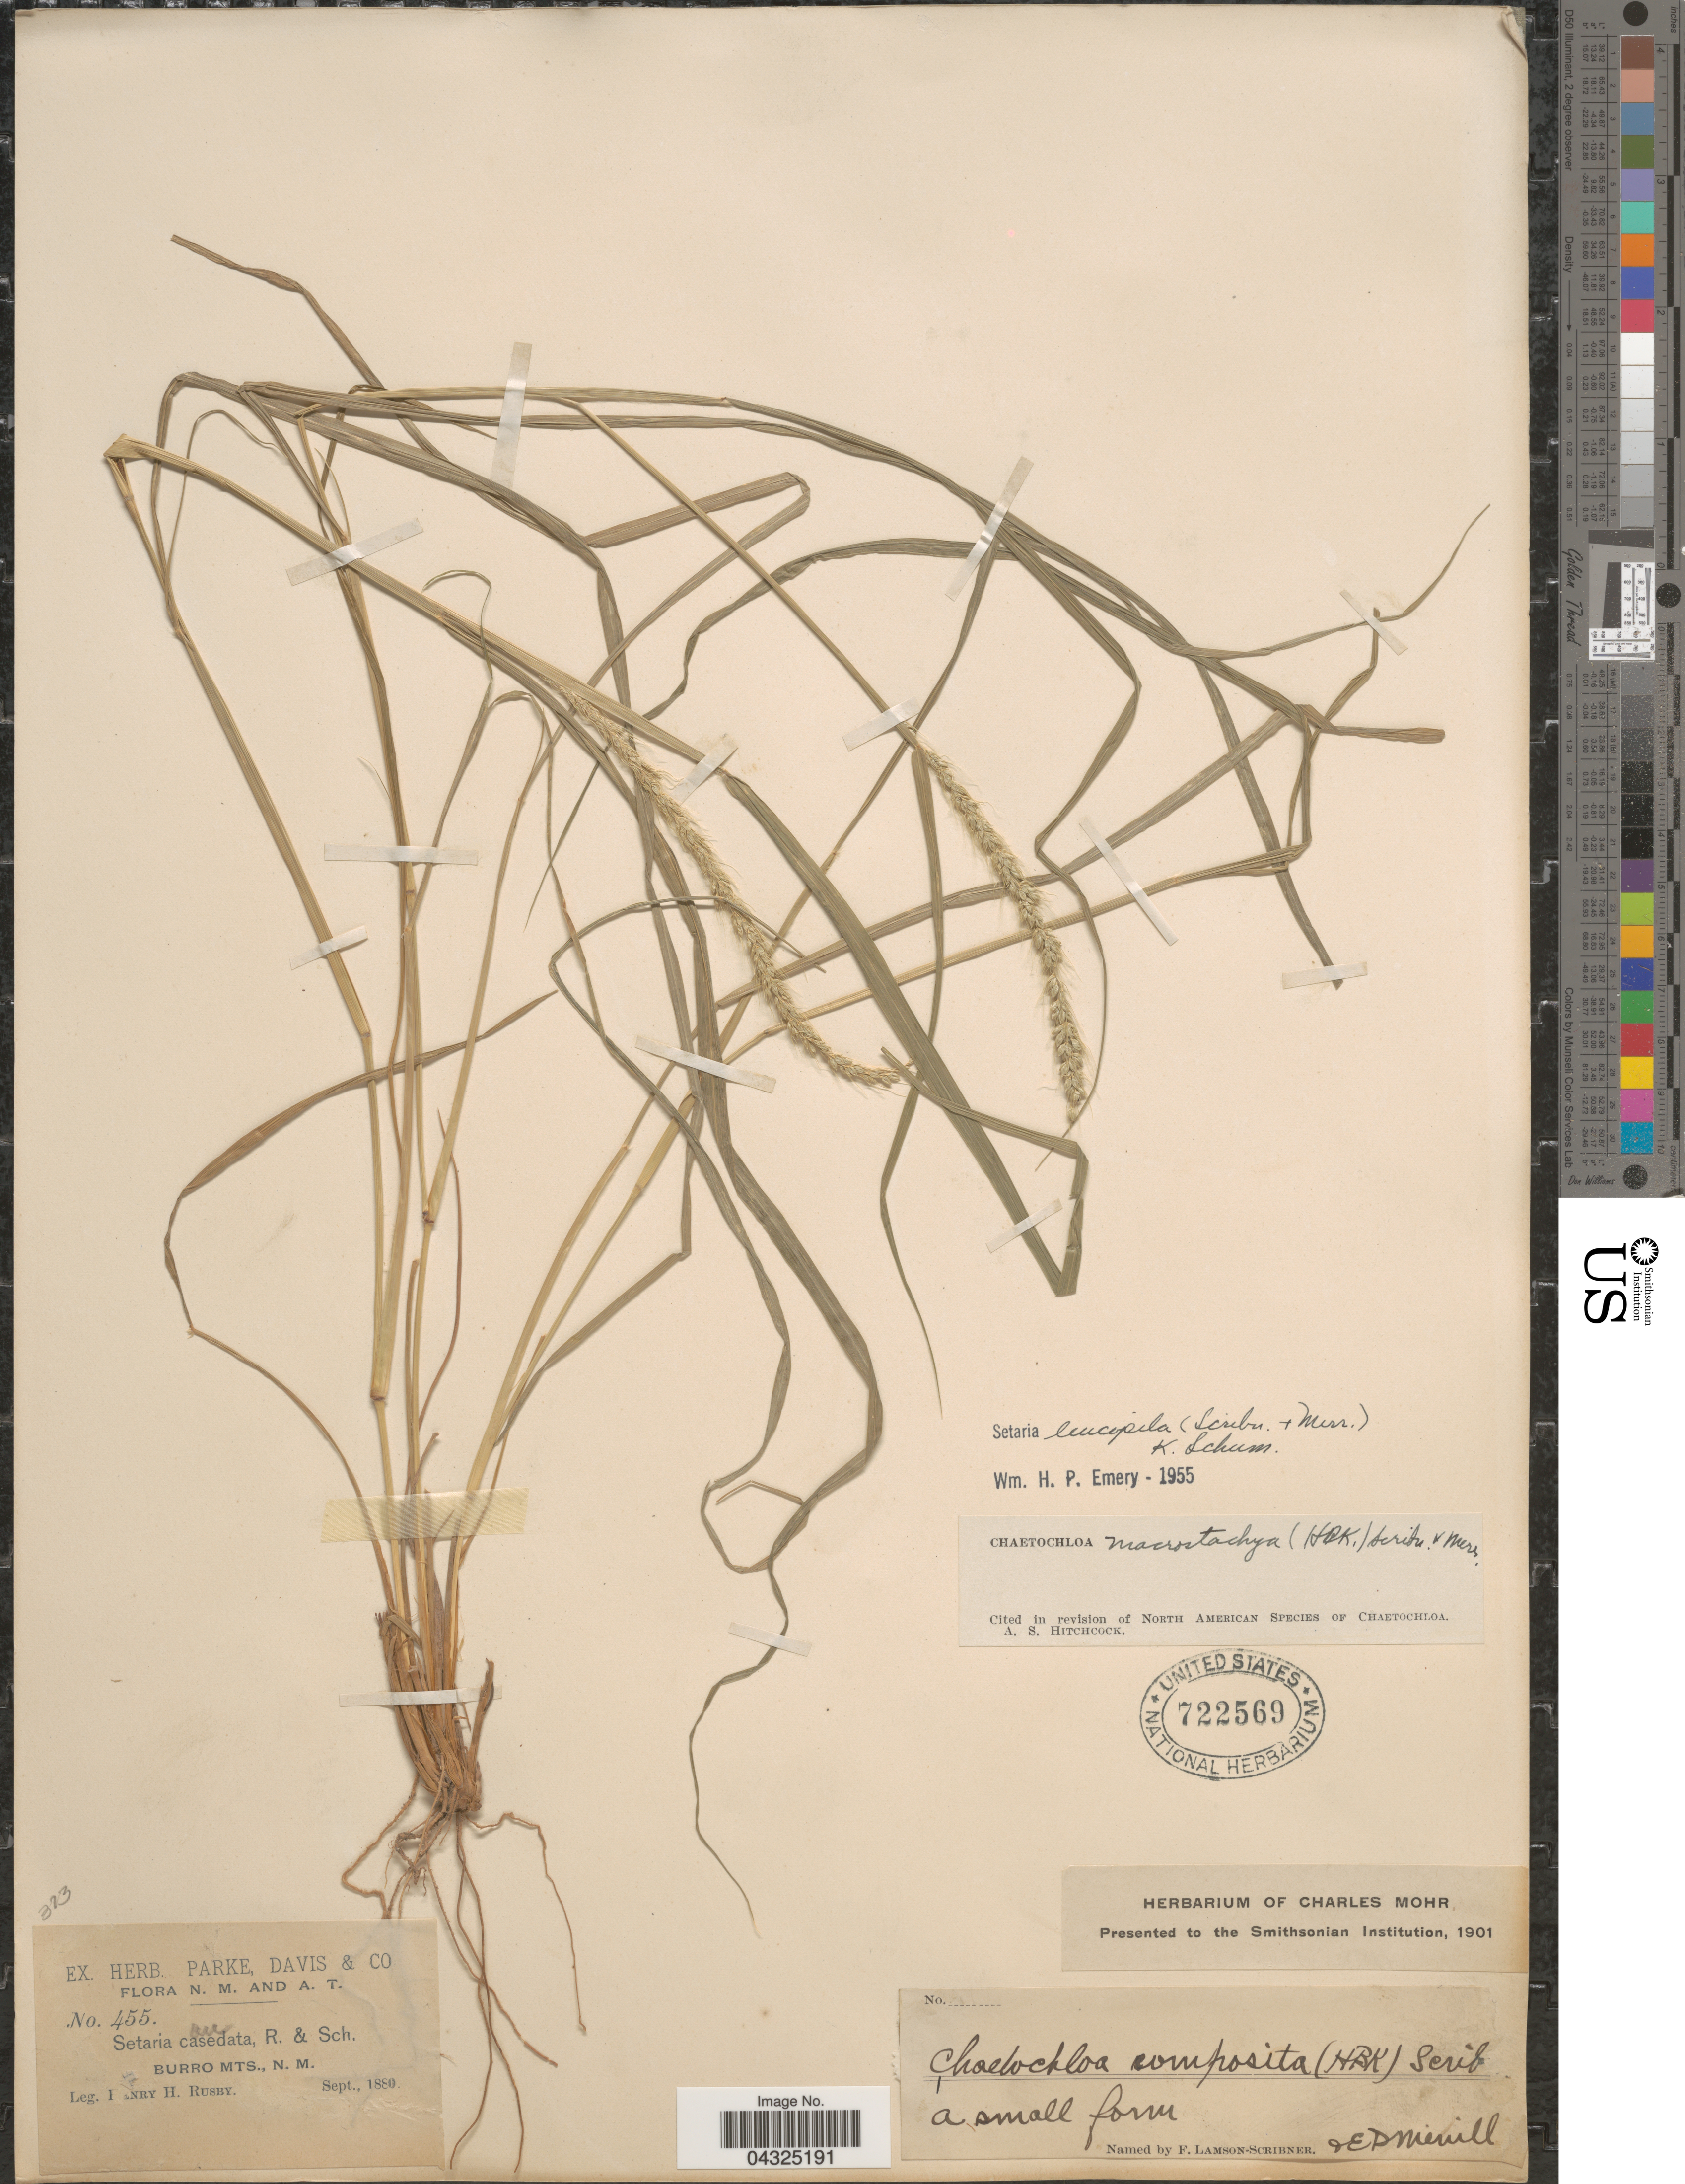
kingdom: Plantae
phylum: Tracheophyta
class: Liliopsida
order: Poales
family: Poaceae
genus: Setaria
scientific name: Setaria leucopila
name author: (Scribn. & Merr.) K. Schum.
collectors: H. H. Rusby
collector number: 455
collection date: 1880-09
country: United States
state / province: New Mexico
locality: Burro Mts.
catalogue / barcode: US 722569